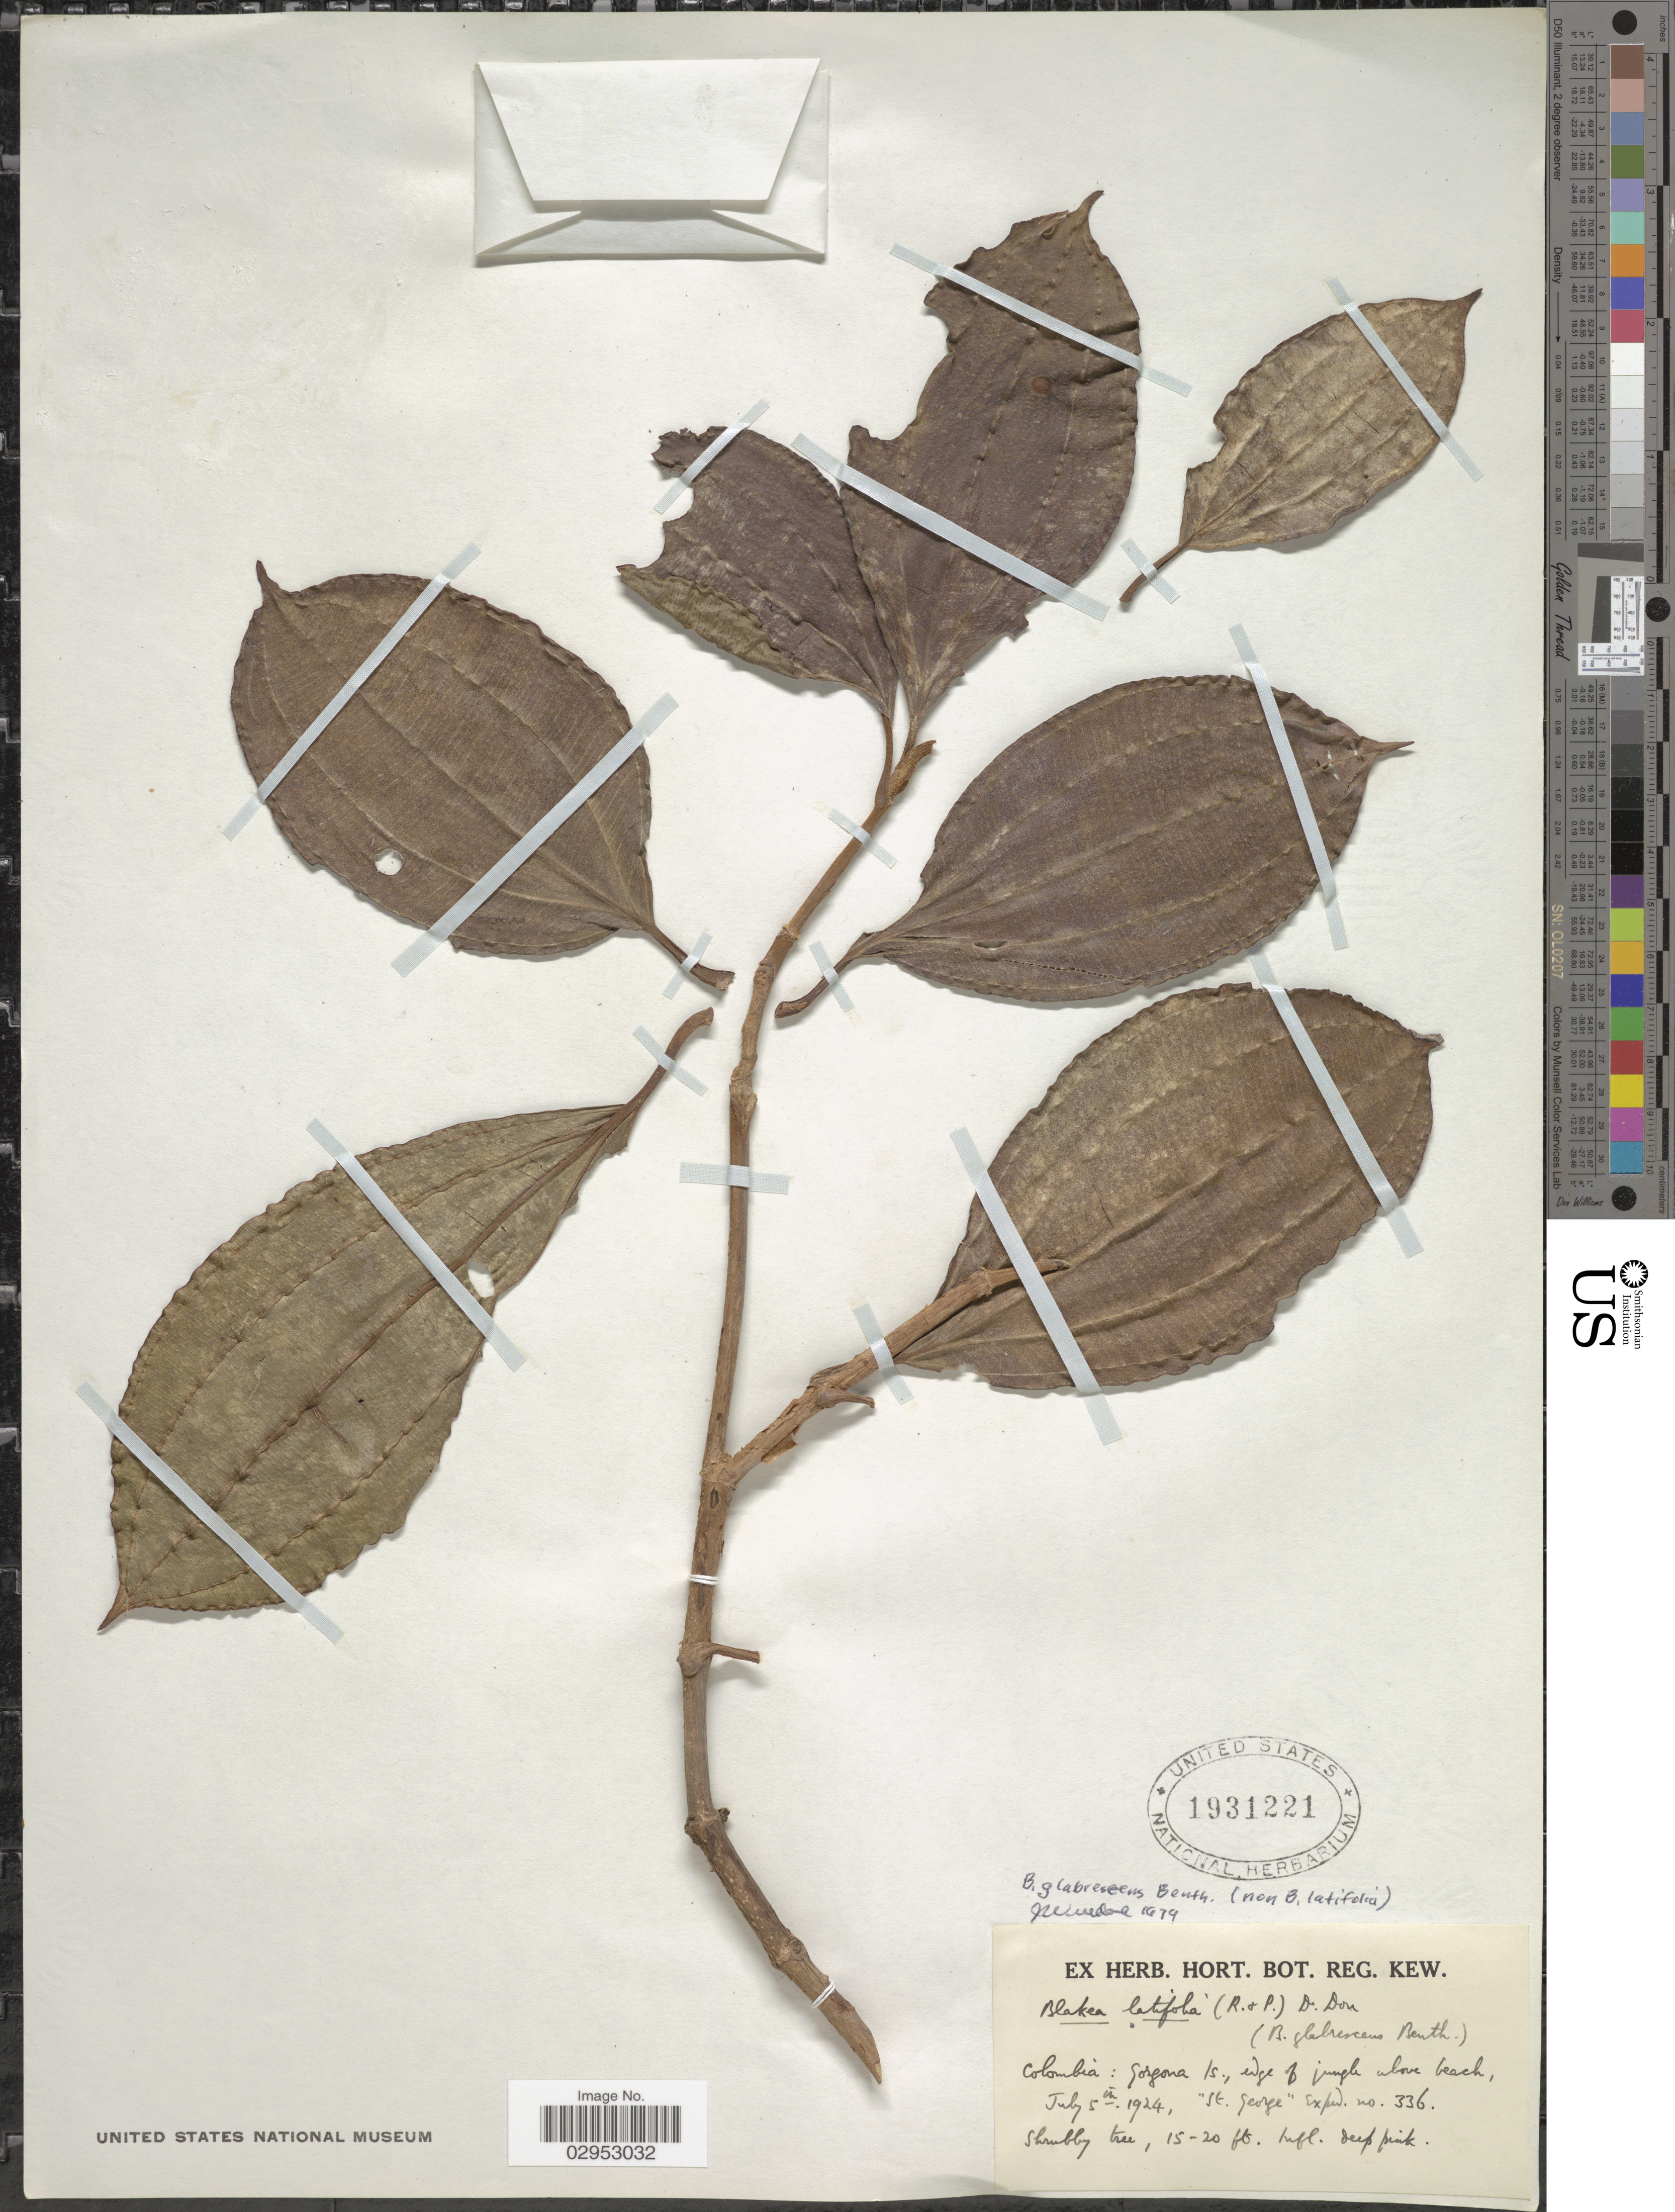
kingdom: Plantae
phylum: Tracheophyta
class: Magnoliopsida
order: Myrtales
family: Melastomataceae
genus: Blakea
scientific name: Blakea glabrescens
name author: Benth.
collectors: St. George Exped.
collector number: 336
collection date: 1924-07-05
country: Colombia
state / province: Cauca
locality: Gorgona Is.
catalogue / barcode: US 1931221